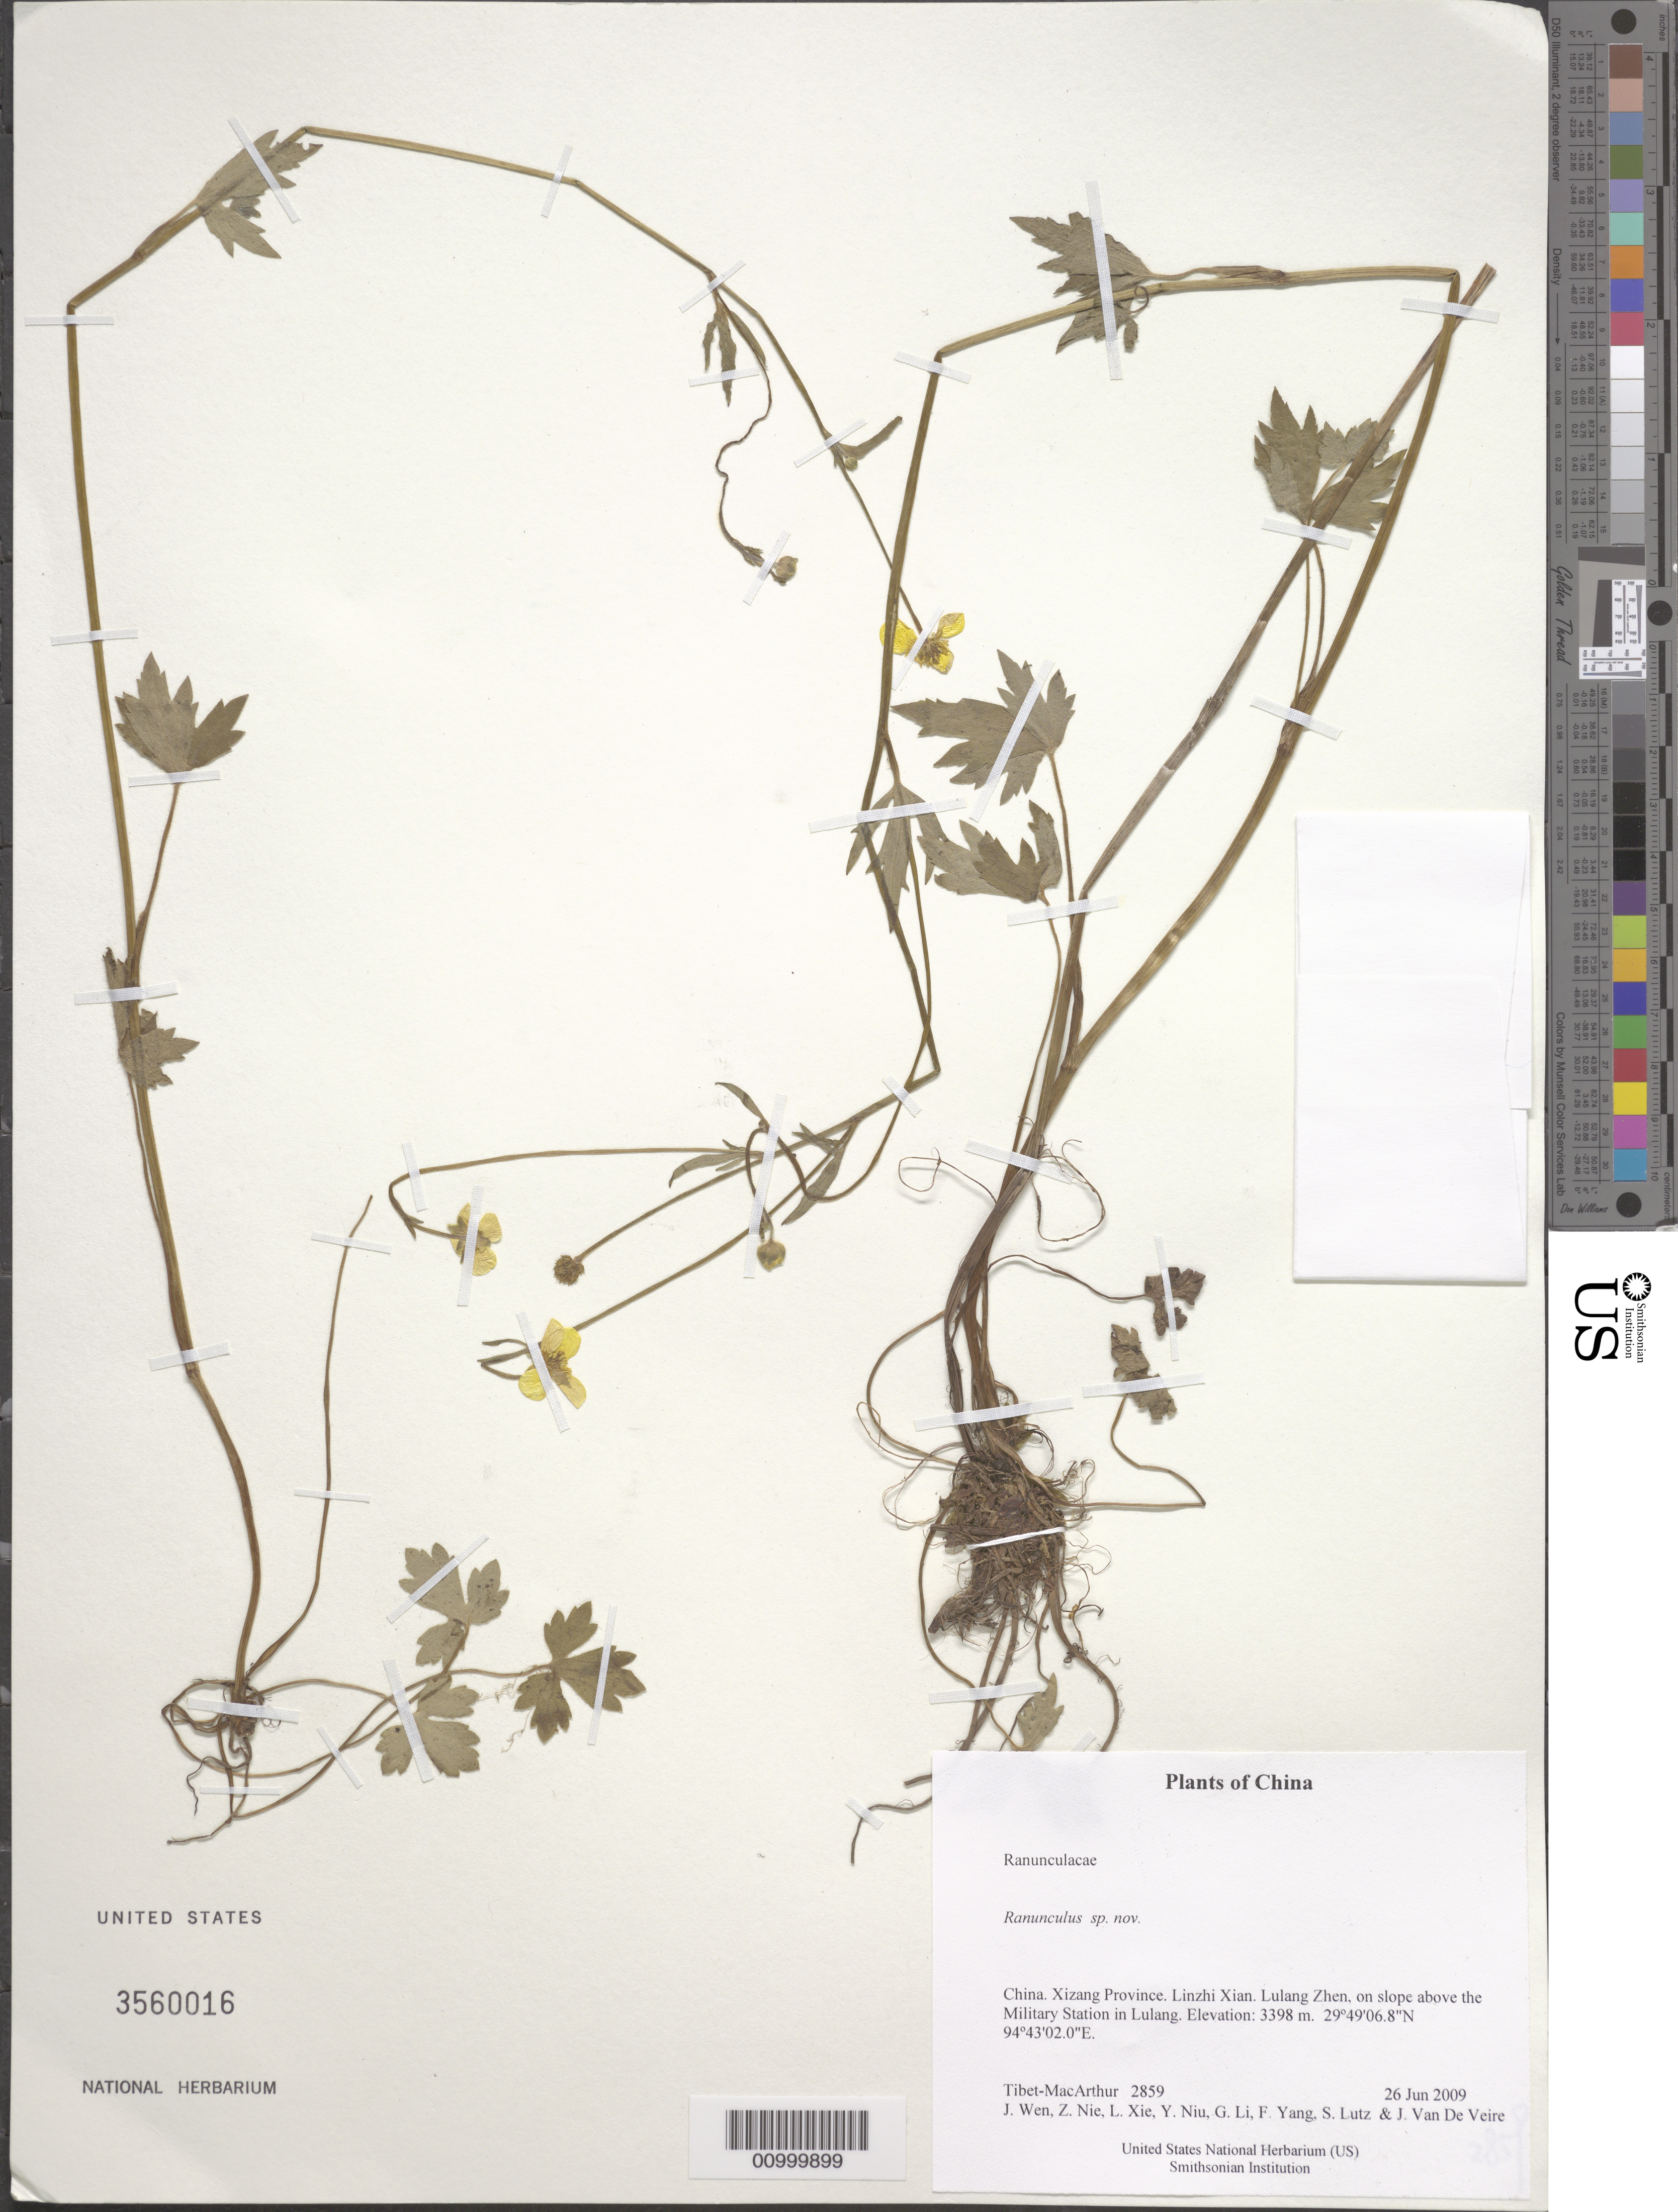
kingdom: Plantae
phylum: Tracheophyta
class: Magnoliopsida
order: Ranunculales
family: Ranunculaceae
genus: Ranunculus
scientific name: Ranunculus sp. nov.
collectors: Tibet-MacArthur, J. Wen, Z. Nie, L. Xie, Y. Niu, G. Li, F. Yang, S. Lutz & J. Van De Veire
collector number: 2859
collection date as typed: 26 Jun 2009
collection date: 2009-06-26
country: China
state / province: Xizang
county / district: Linzhi Xian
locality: Lulang Zhen, on slope above the Military Station in Lulang.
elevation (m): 3398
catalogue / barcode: US 3560016